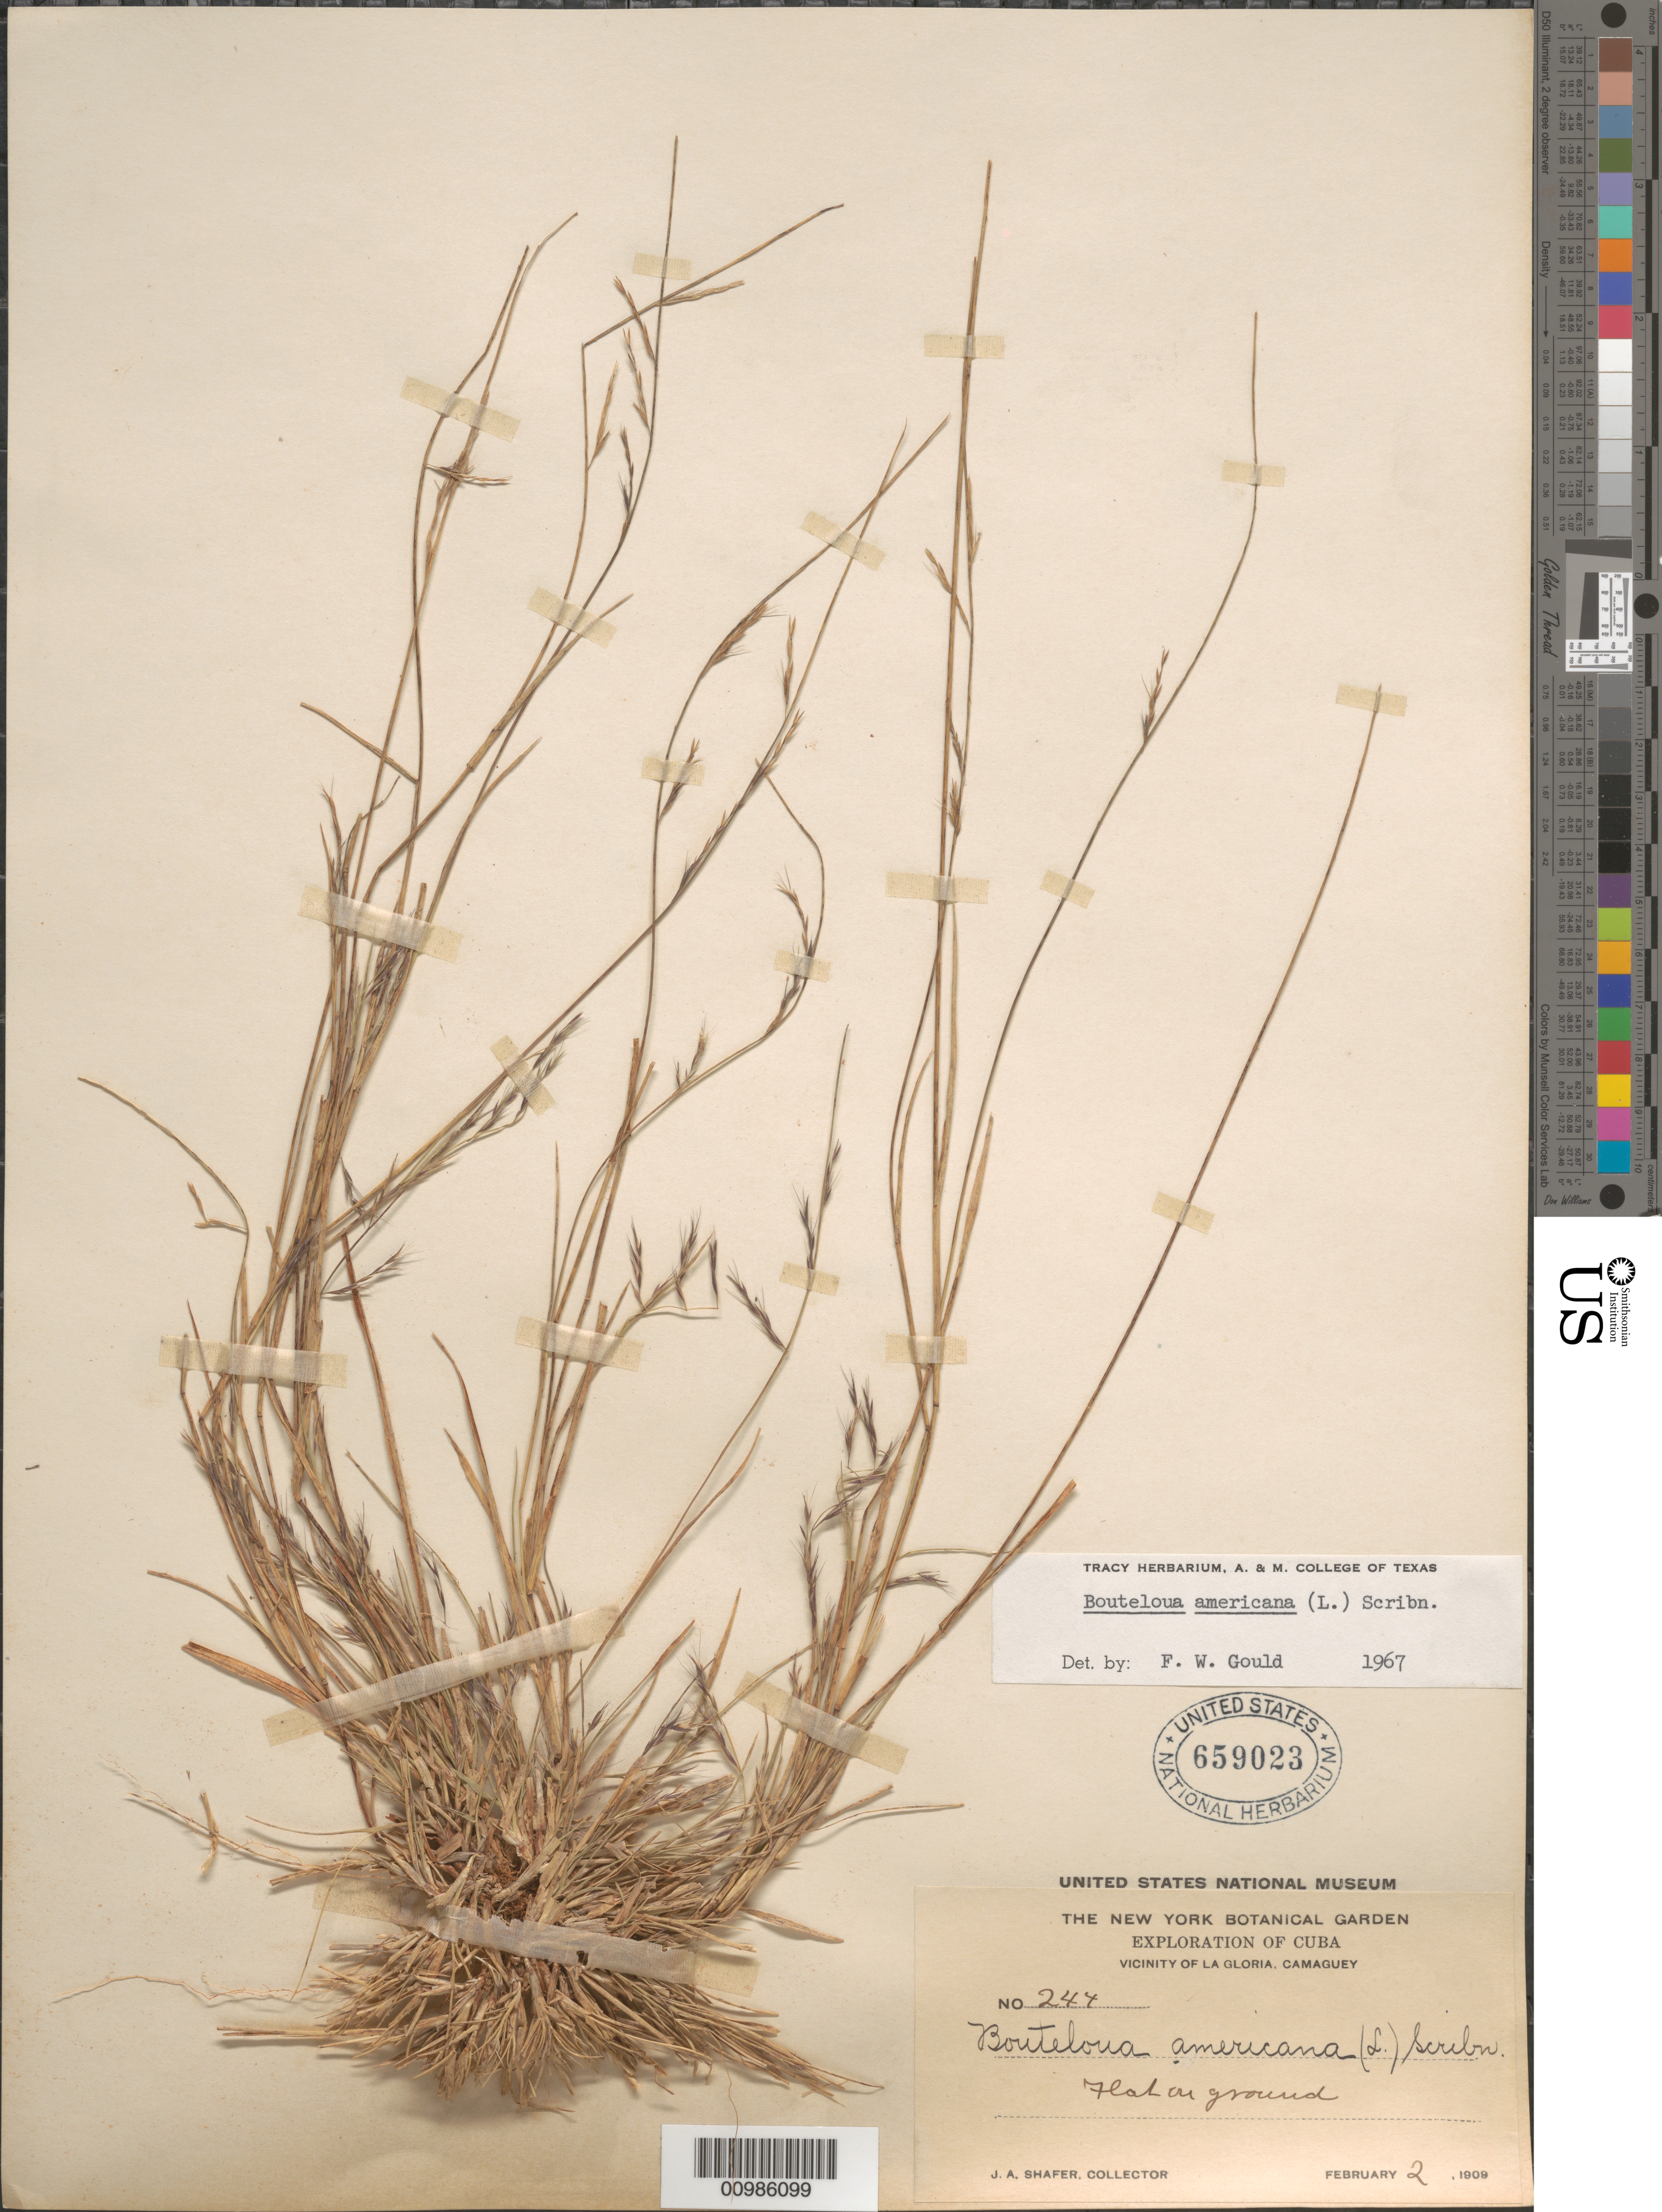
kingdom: Plantae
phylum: Tracheophyta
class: Liliopsida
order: Poales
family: Poaceae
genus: Bouteloua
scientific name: Bouteloua americana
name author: (L.) Scribn.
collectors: J. A. Shafer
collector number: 244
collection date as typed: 02 Feb 1909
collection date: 1909-02-02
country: Cuba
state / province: Camagüey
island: Cuba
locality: Vicinity of La Gloria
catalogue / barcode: US 659023